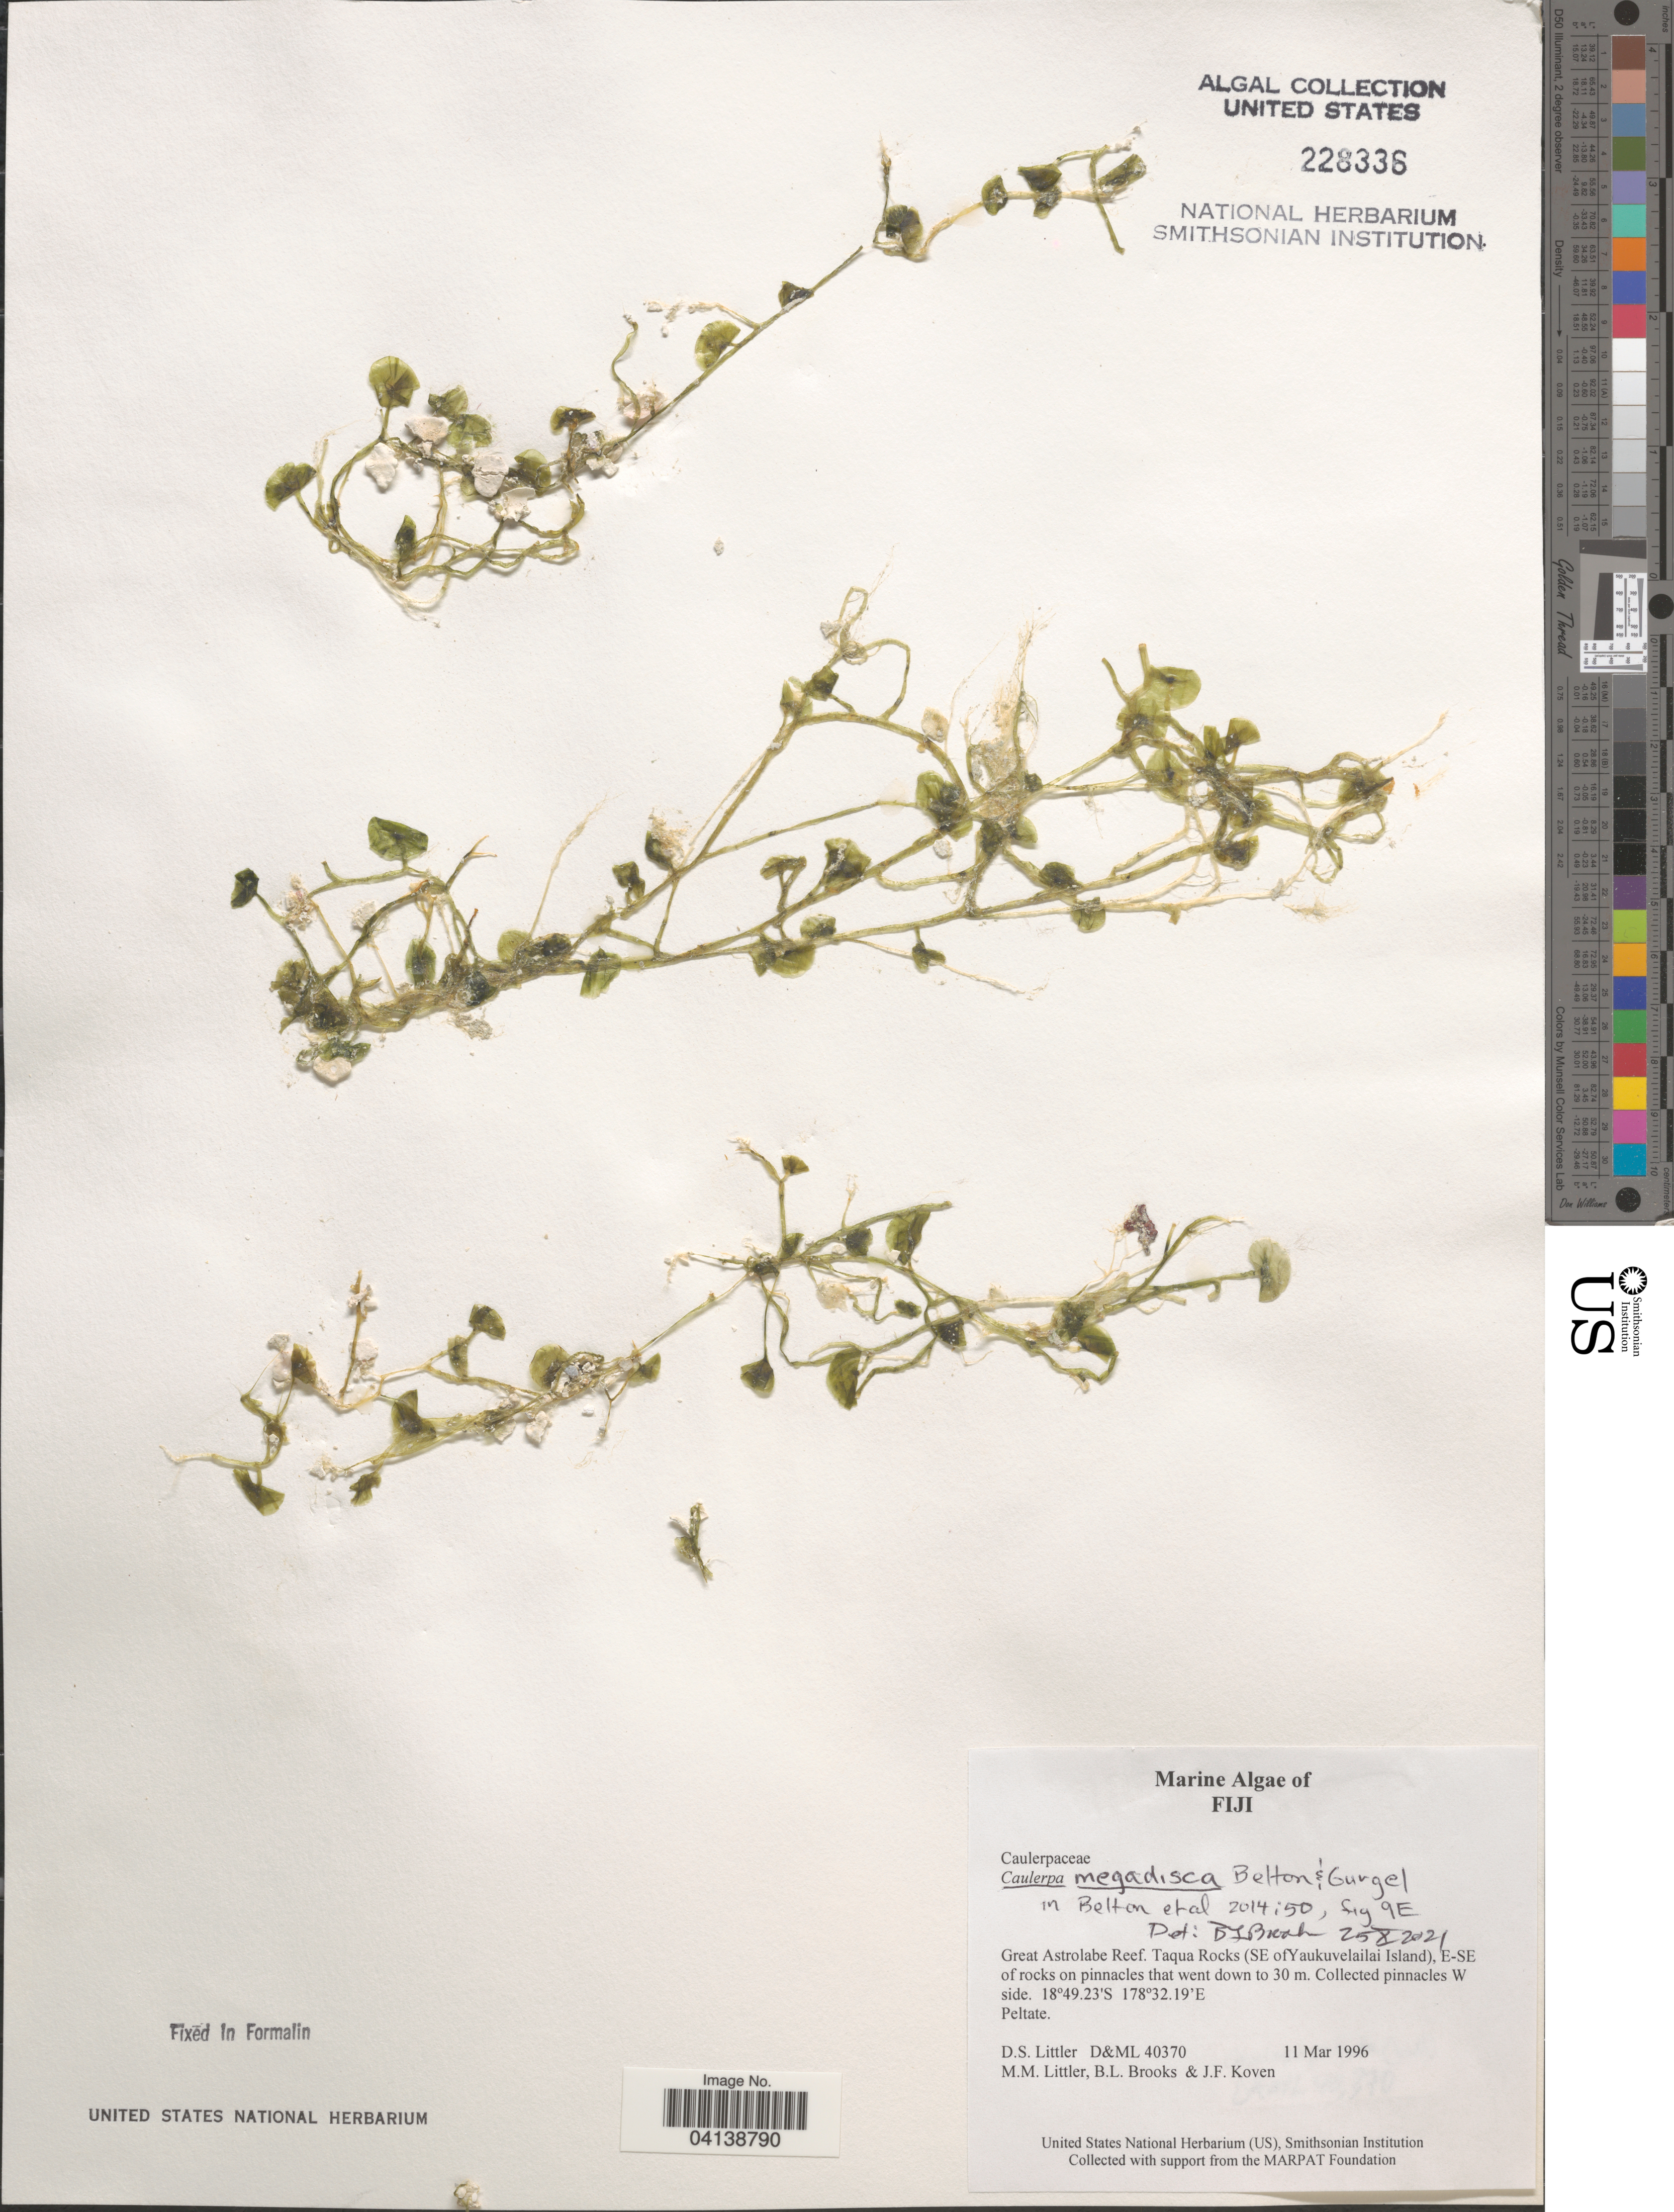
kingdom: Plantae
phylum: Chlorophyta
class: Ulvophyceae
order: Bryopsidales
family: Caulerpaceae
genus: Caulerpa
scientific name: Caulerpa megadisca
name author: G. Belton & Gurgel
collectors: D. S. Littler, B. Brooks & J. Koven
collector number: D&ML40370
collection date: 1996-03-11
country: Fiji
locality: Great Astrolabe Reef. Taqua Rocks (SE ofYaukuvelailai Island), E-SE of rocks on pinnacles that went down to 30 m. Collected pinnacles W side.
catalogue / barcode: US 228336